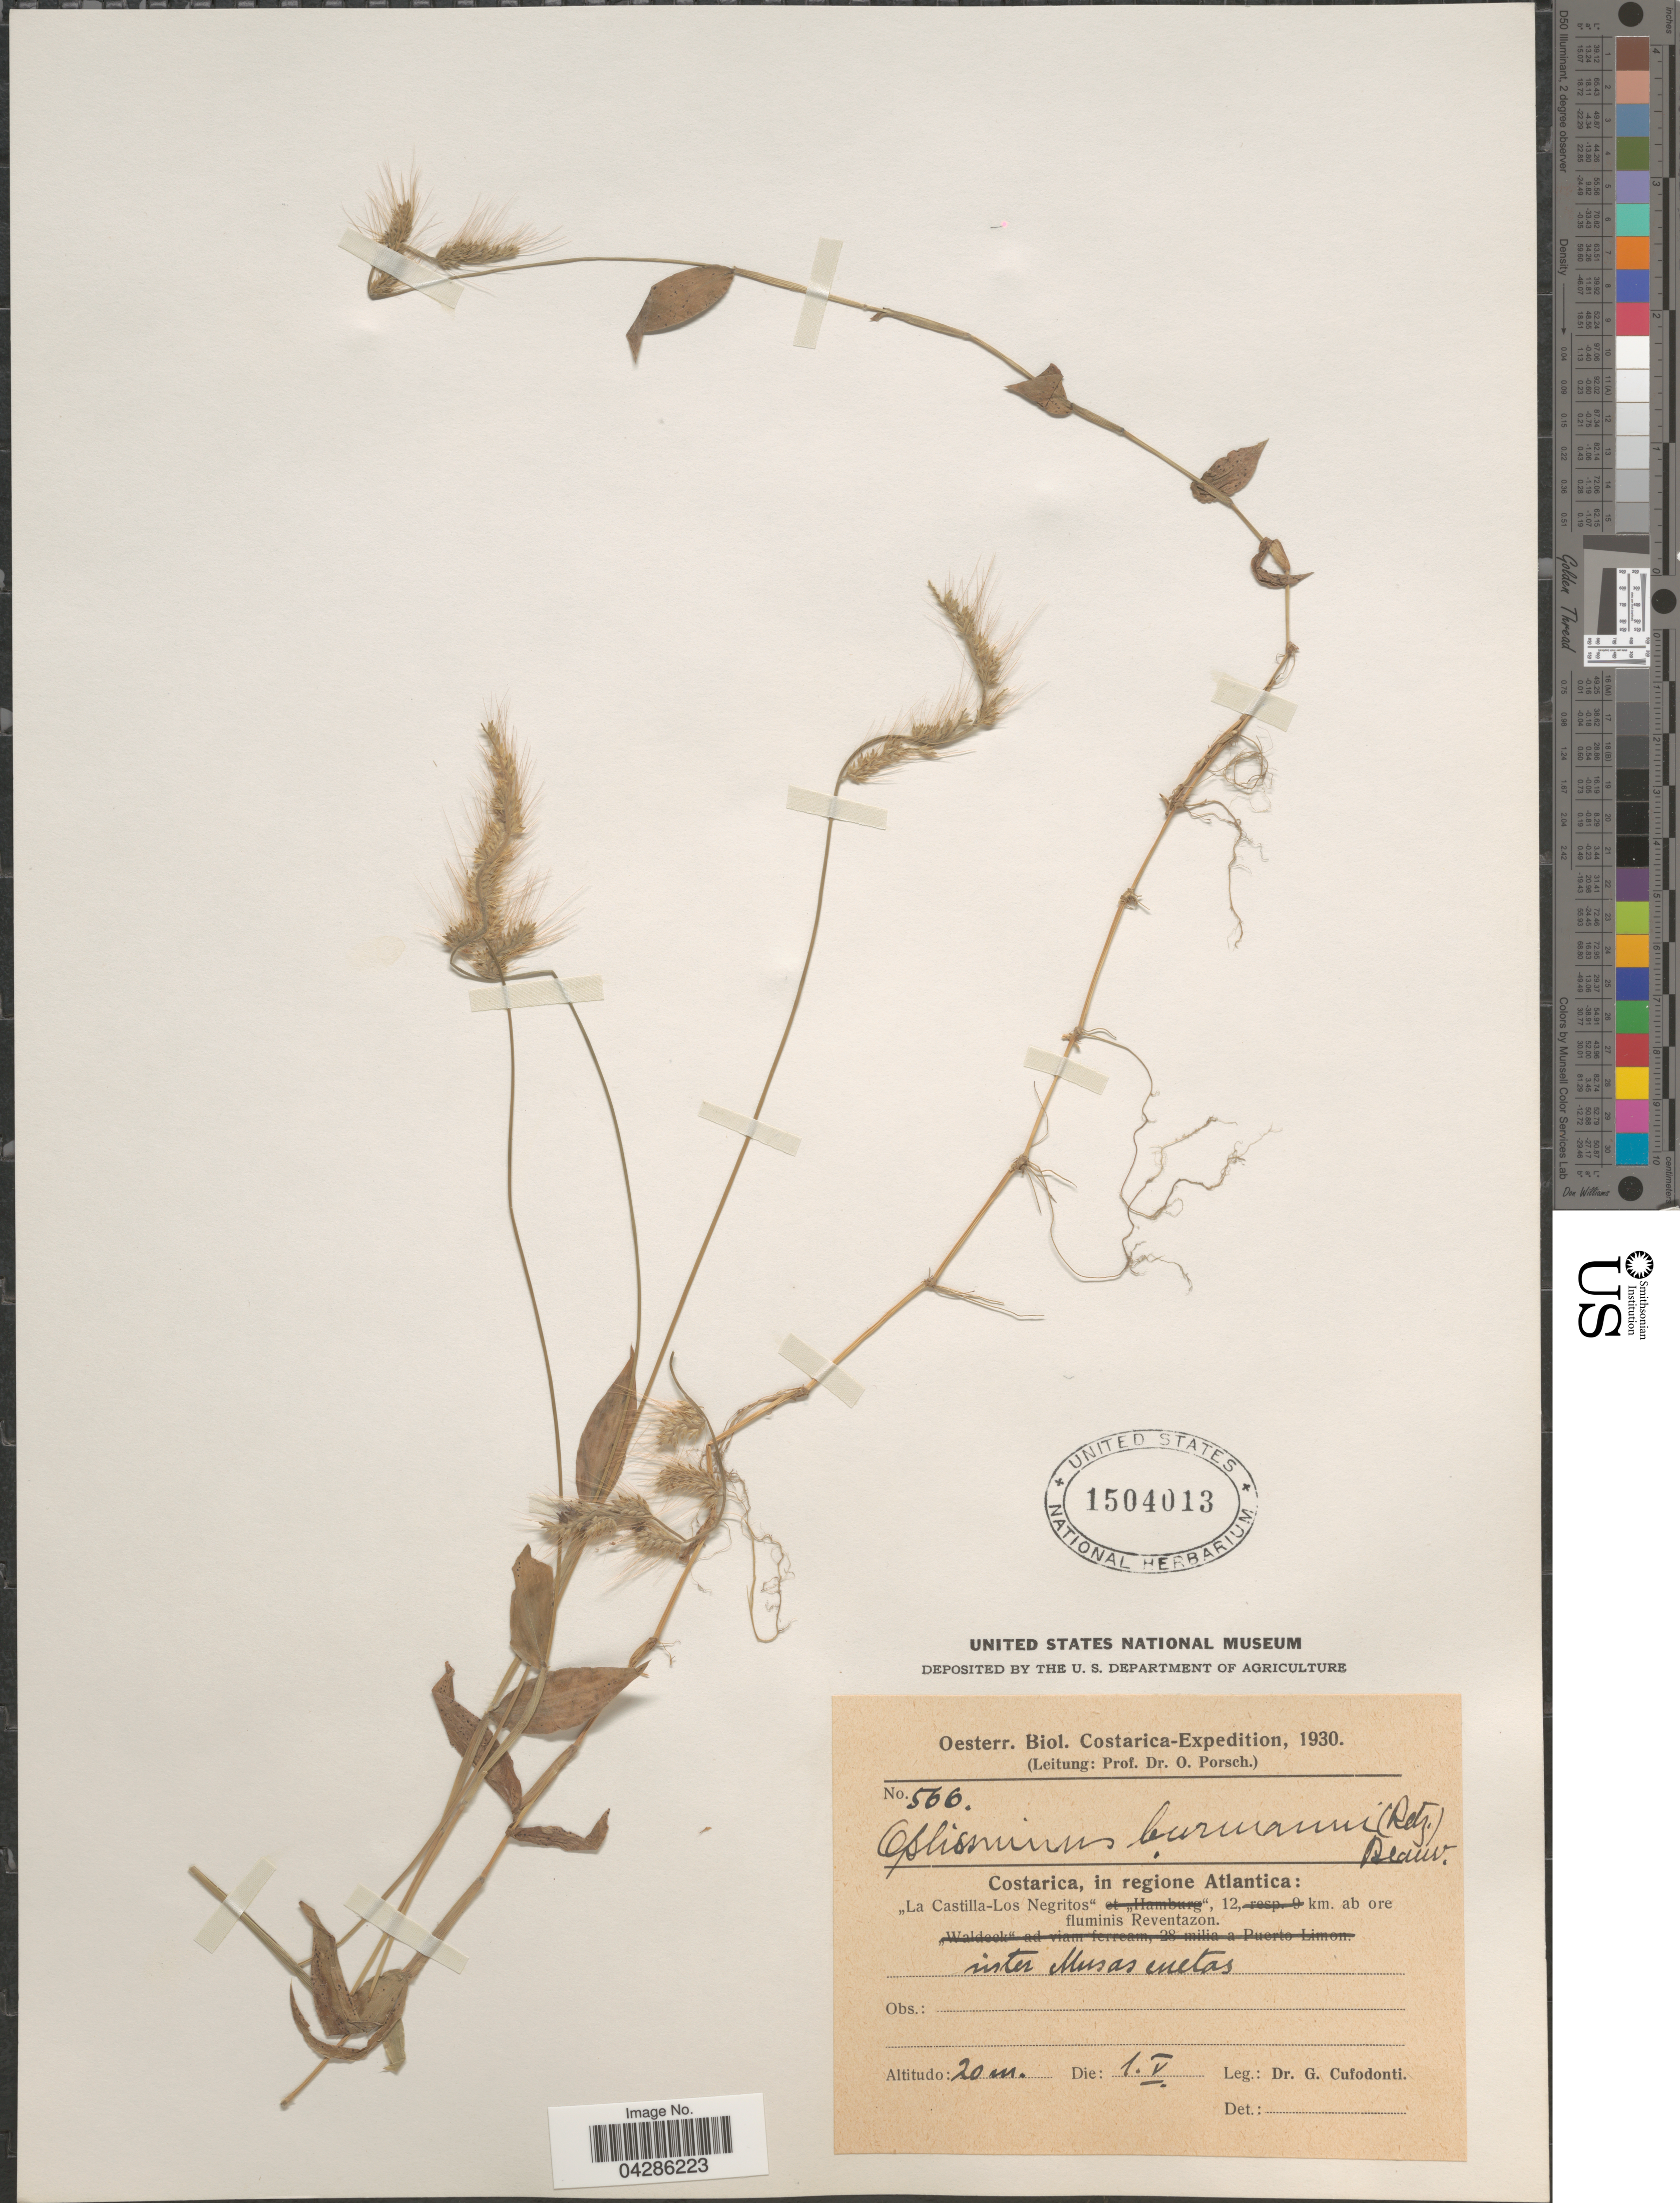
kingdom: Plantae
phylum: Tracheophyta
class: Liliopsida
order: Poales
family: Poaceae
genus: Oplismenus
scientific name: Oplismenus burmannii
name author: (Retz.) P. Beauv.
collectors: G. Cufodonti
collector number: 566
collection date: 1930-05-01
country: Costa Rica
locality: Inter Musas metas, "La Castilla-Los Negritos," 12 km. ab ore fluminis Reventazon, Oesterr. Biol. Costarica-Expedition.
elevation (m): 20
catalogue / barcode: US 1504013